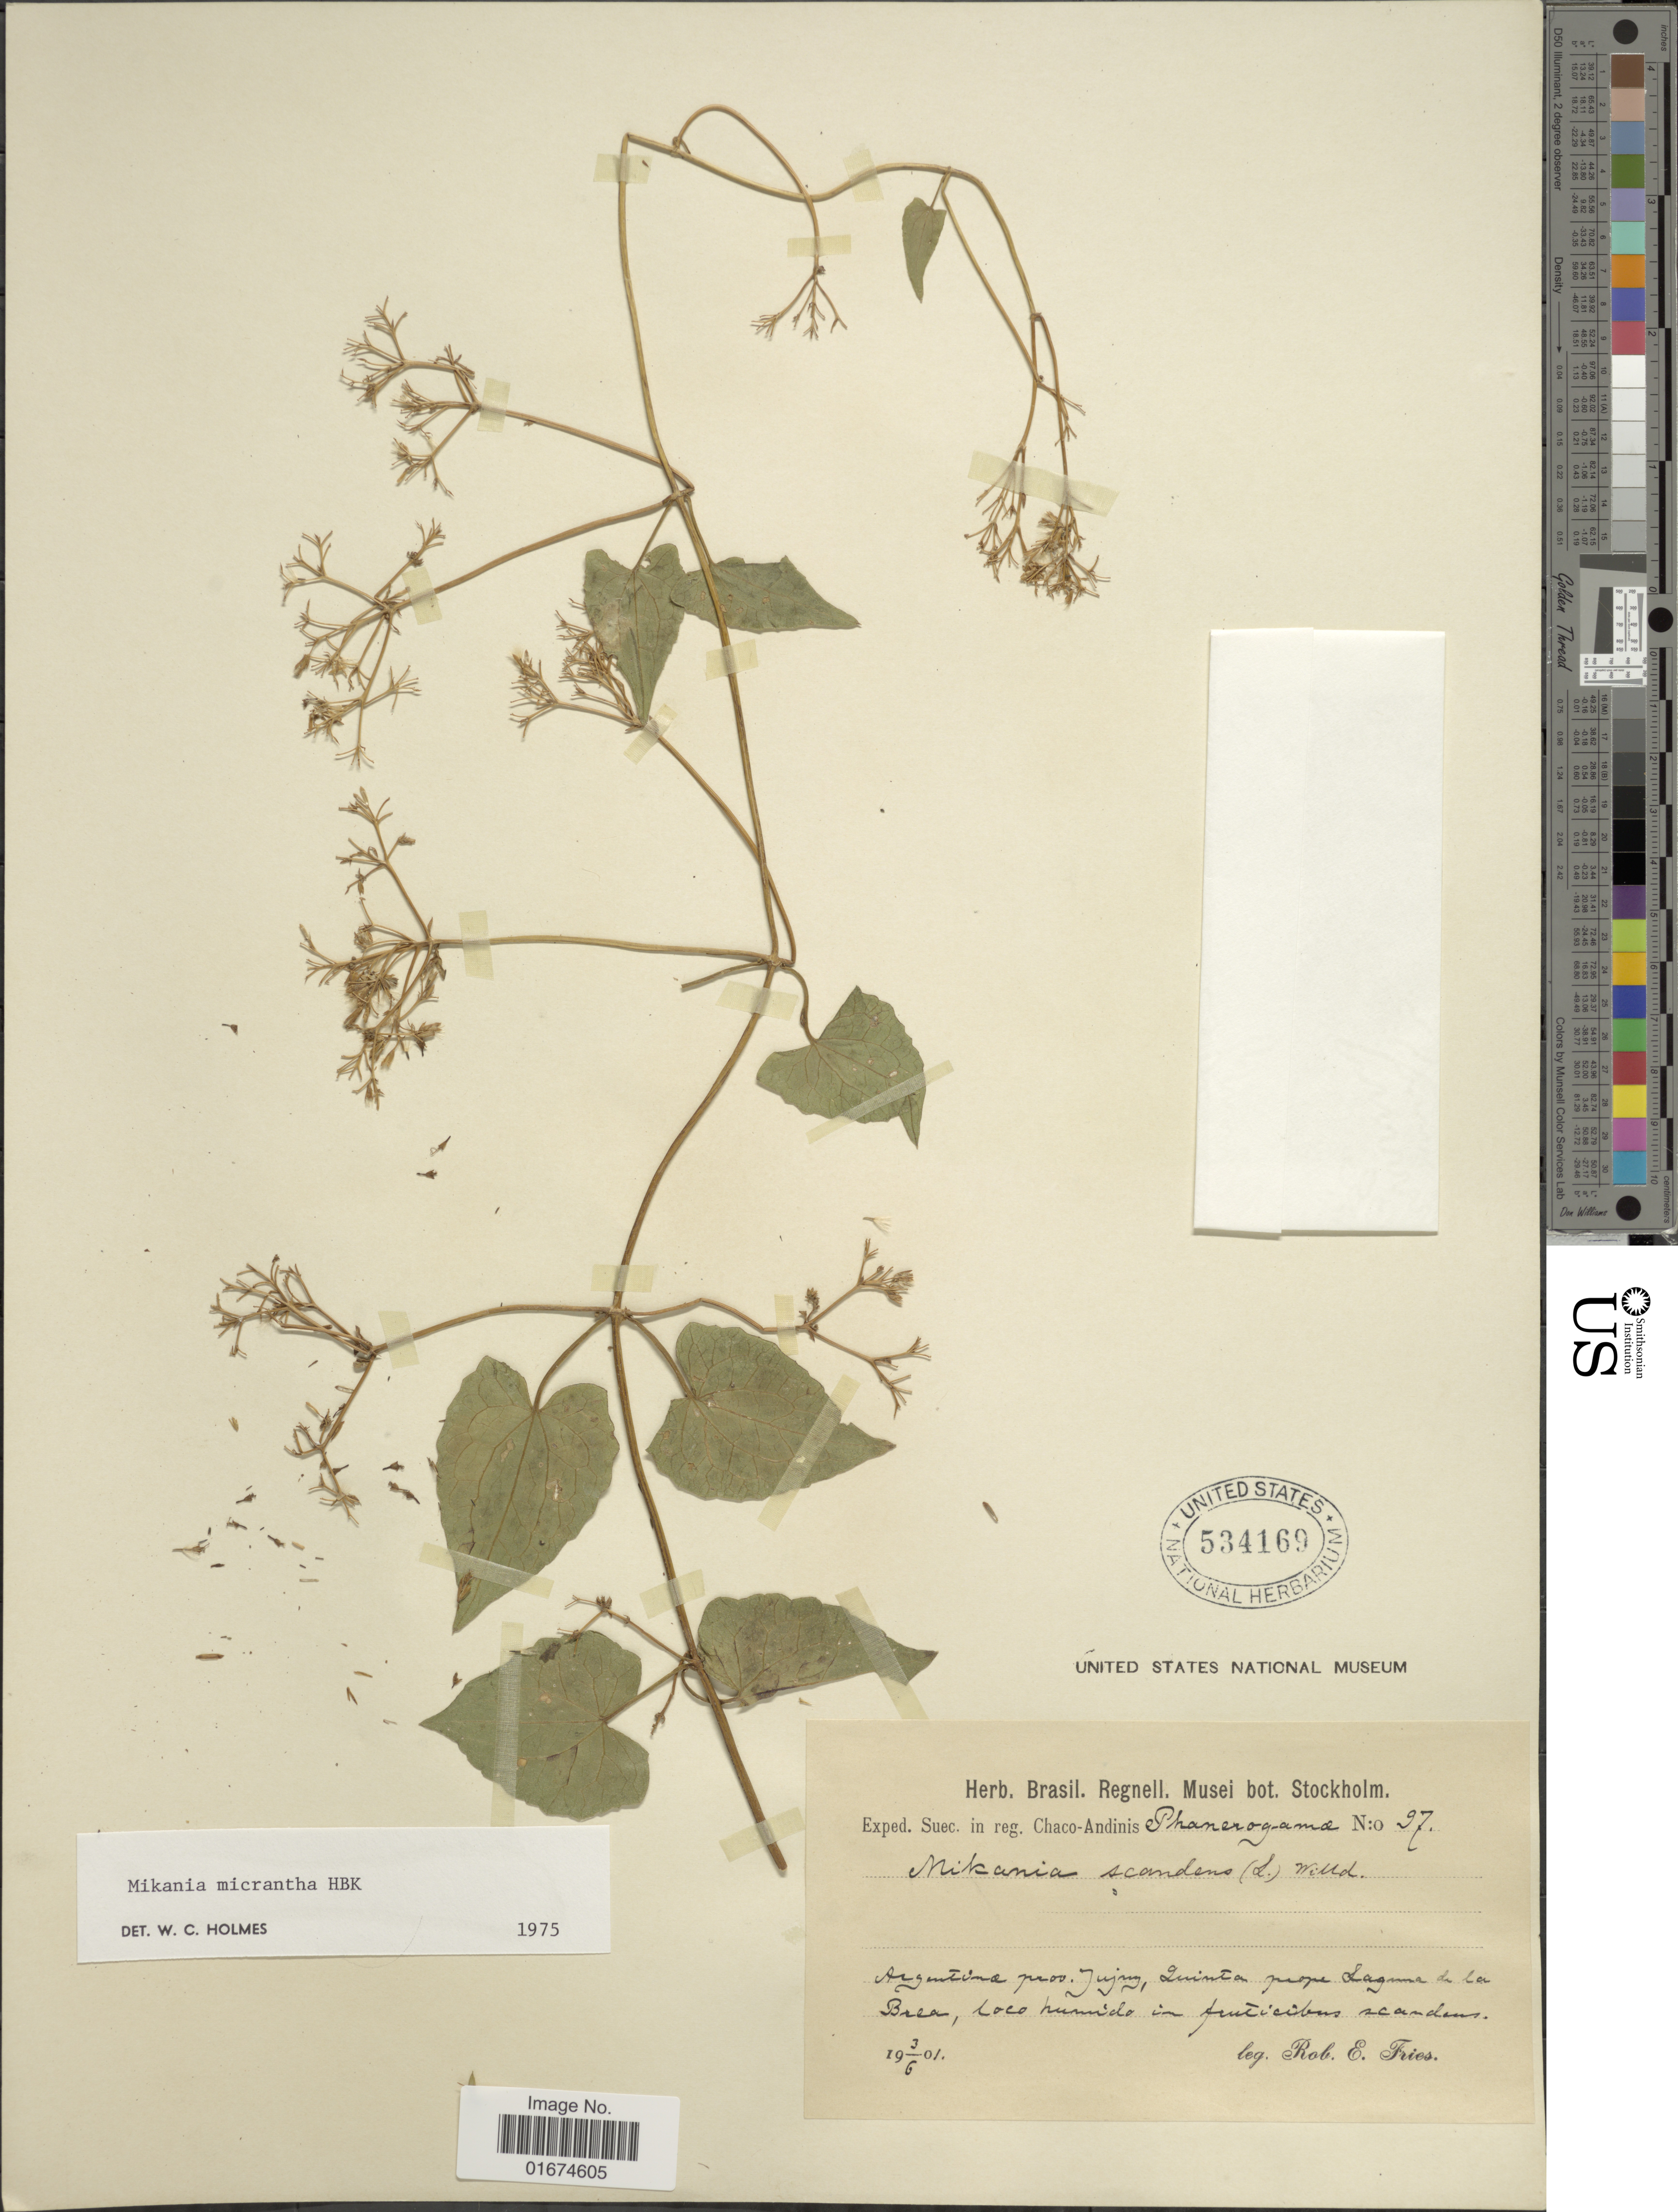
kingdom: Plantae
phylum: Tracheophyta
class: Magnoliopsida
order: Asterales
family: Asteraceae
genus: Mikania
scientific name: Mikania micrantha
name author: Kunth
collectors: R. E. Fries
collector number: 37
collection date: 1901-06-03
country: Argentina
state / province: Jujuy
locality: Junta prope Laguna de la Brea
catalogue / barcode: US 534169